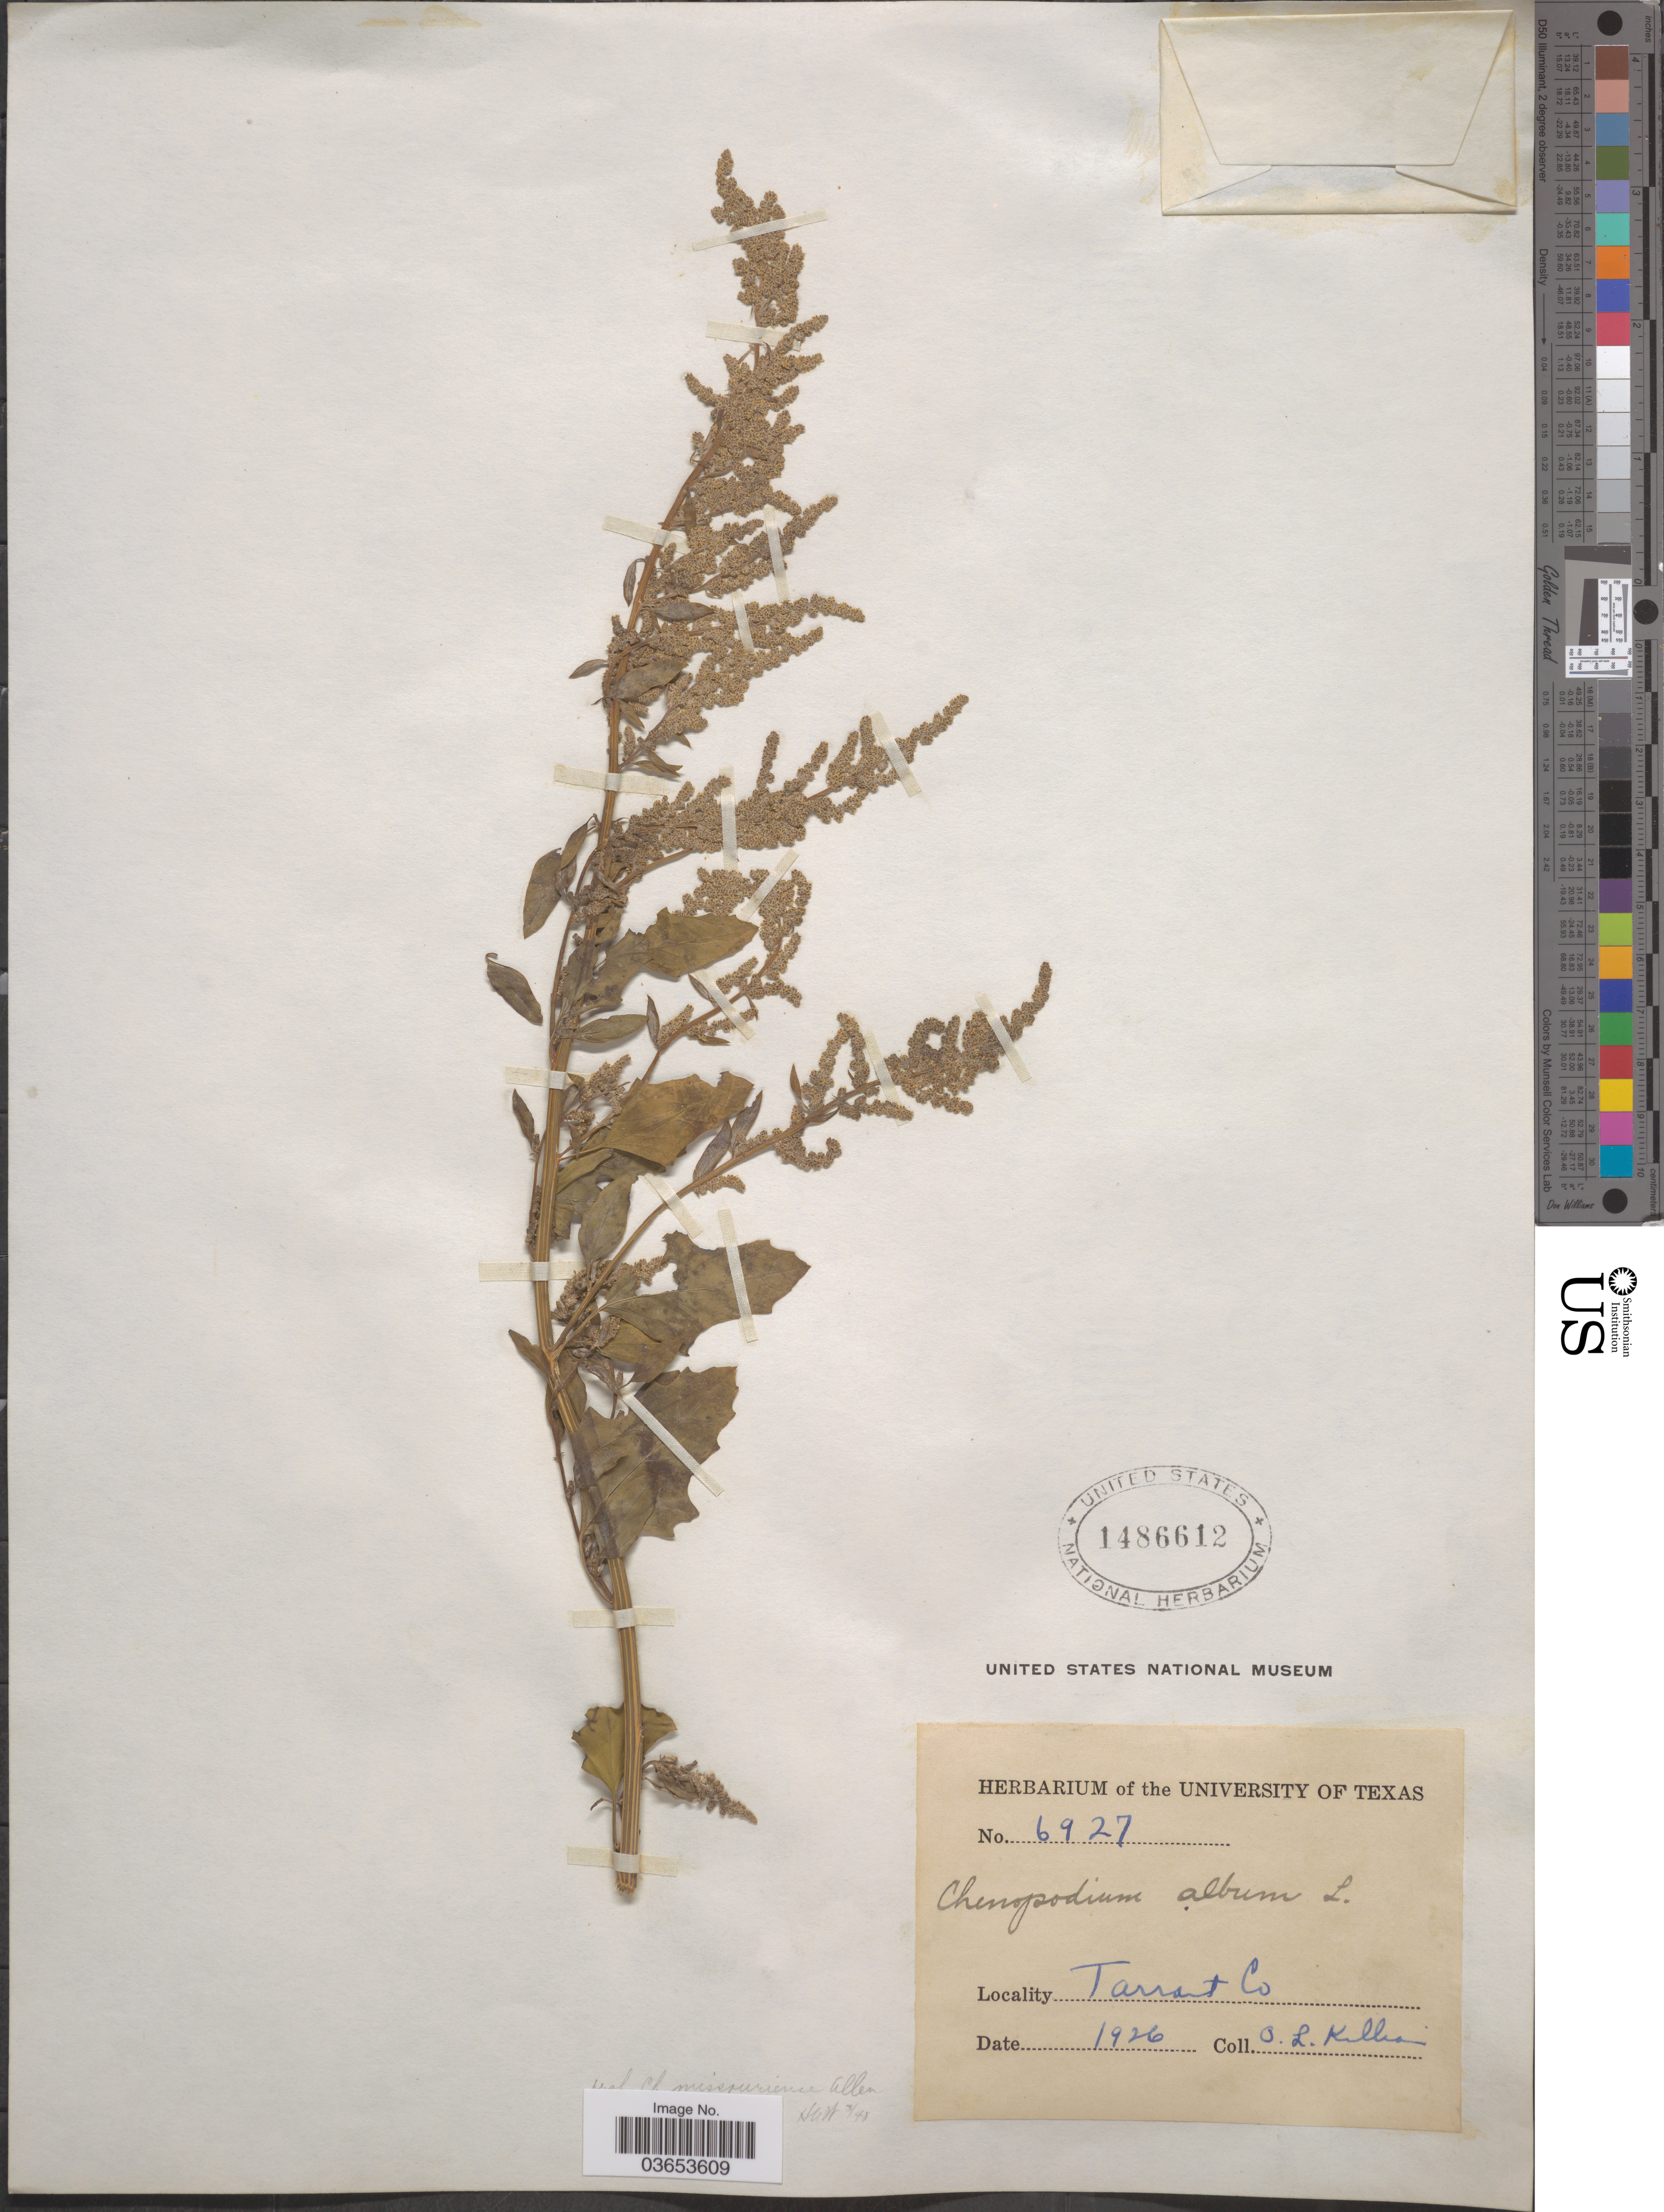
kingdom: Plantae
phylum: Tracheophyta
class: Magnoliopsida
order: Caryophyllales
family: Amaranthaceae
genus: Chenopodium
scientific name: Chenopodium missouriense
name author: Aellen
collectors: O. Killian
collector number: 6927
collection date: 1926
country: United States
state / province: Texas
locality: Tarrant Co.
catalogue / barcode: US 1486612